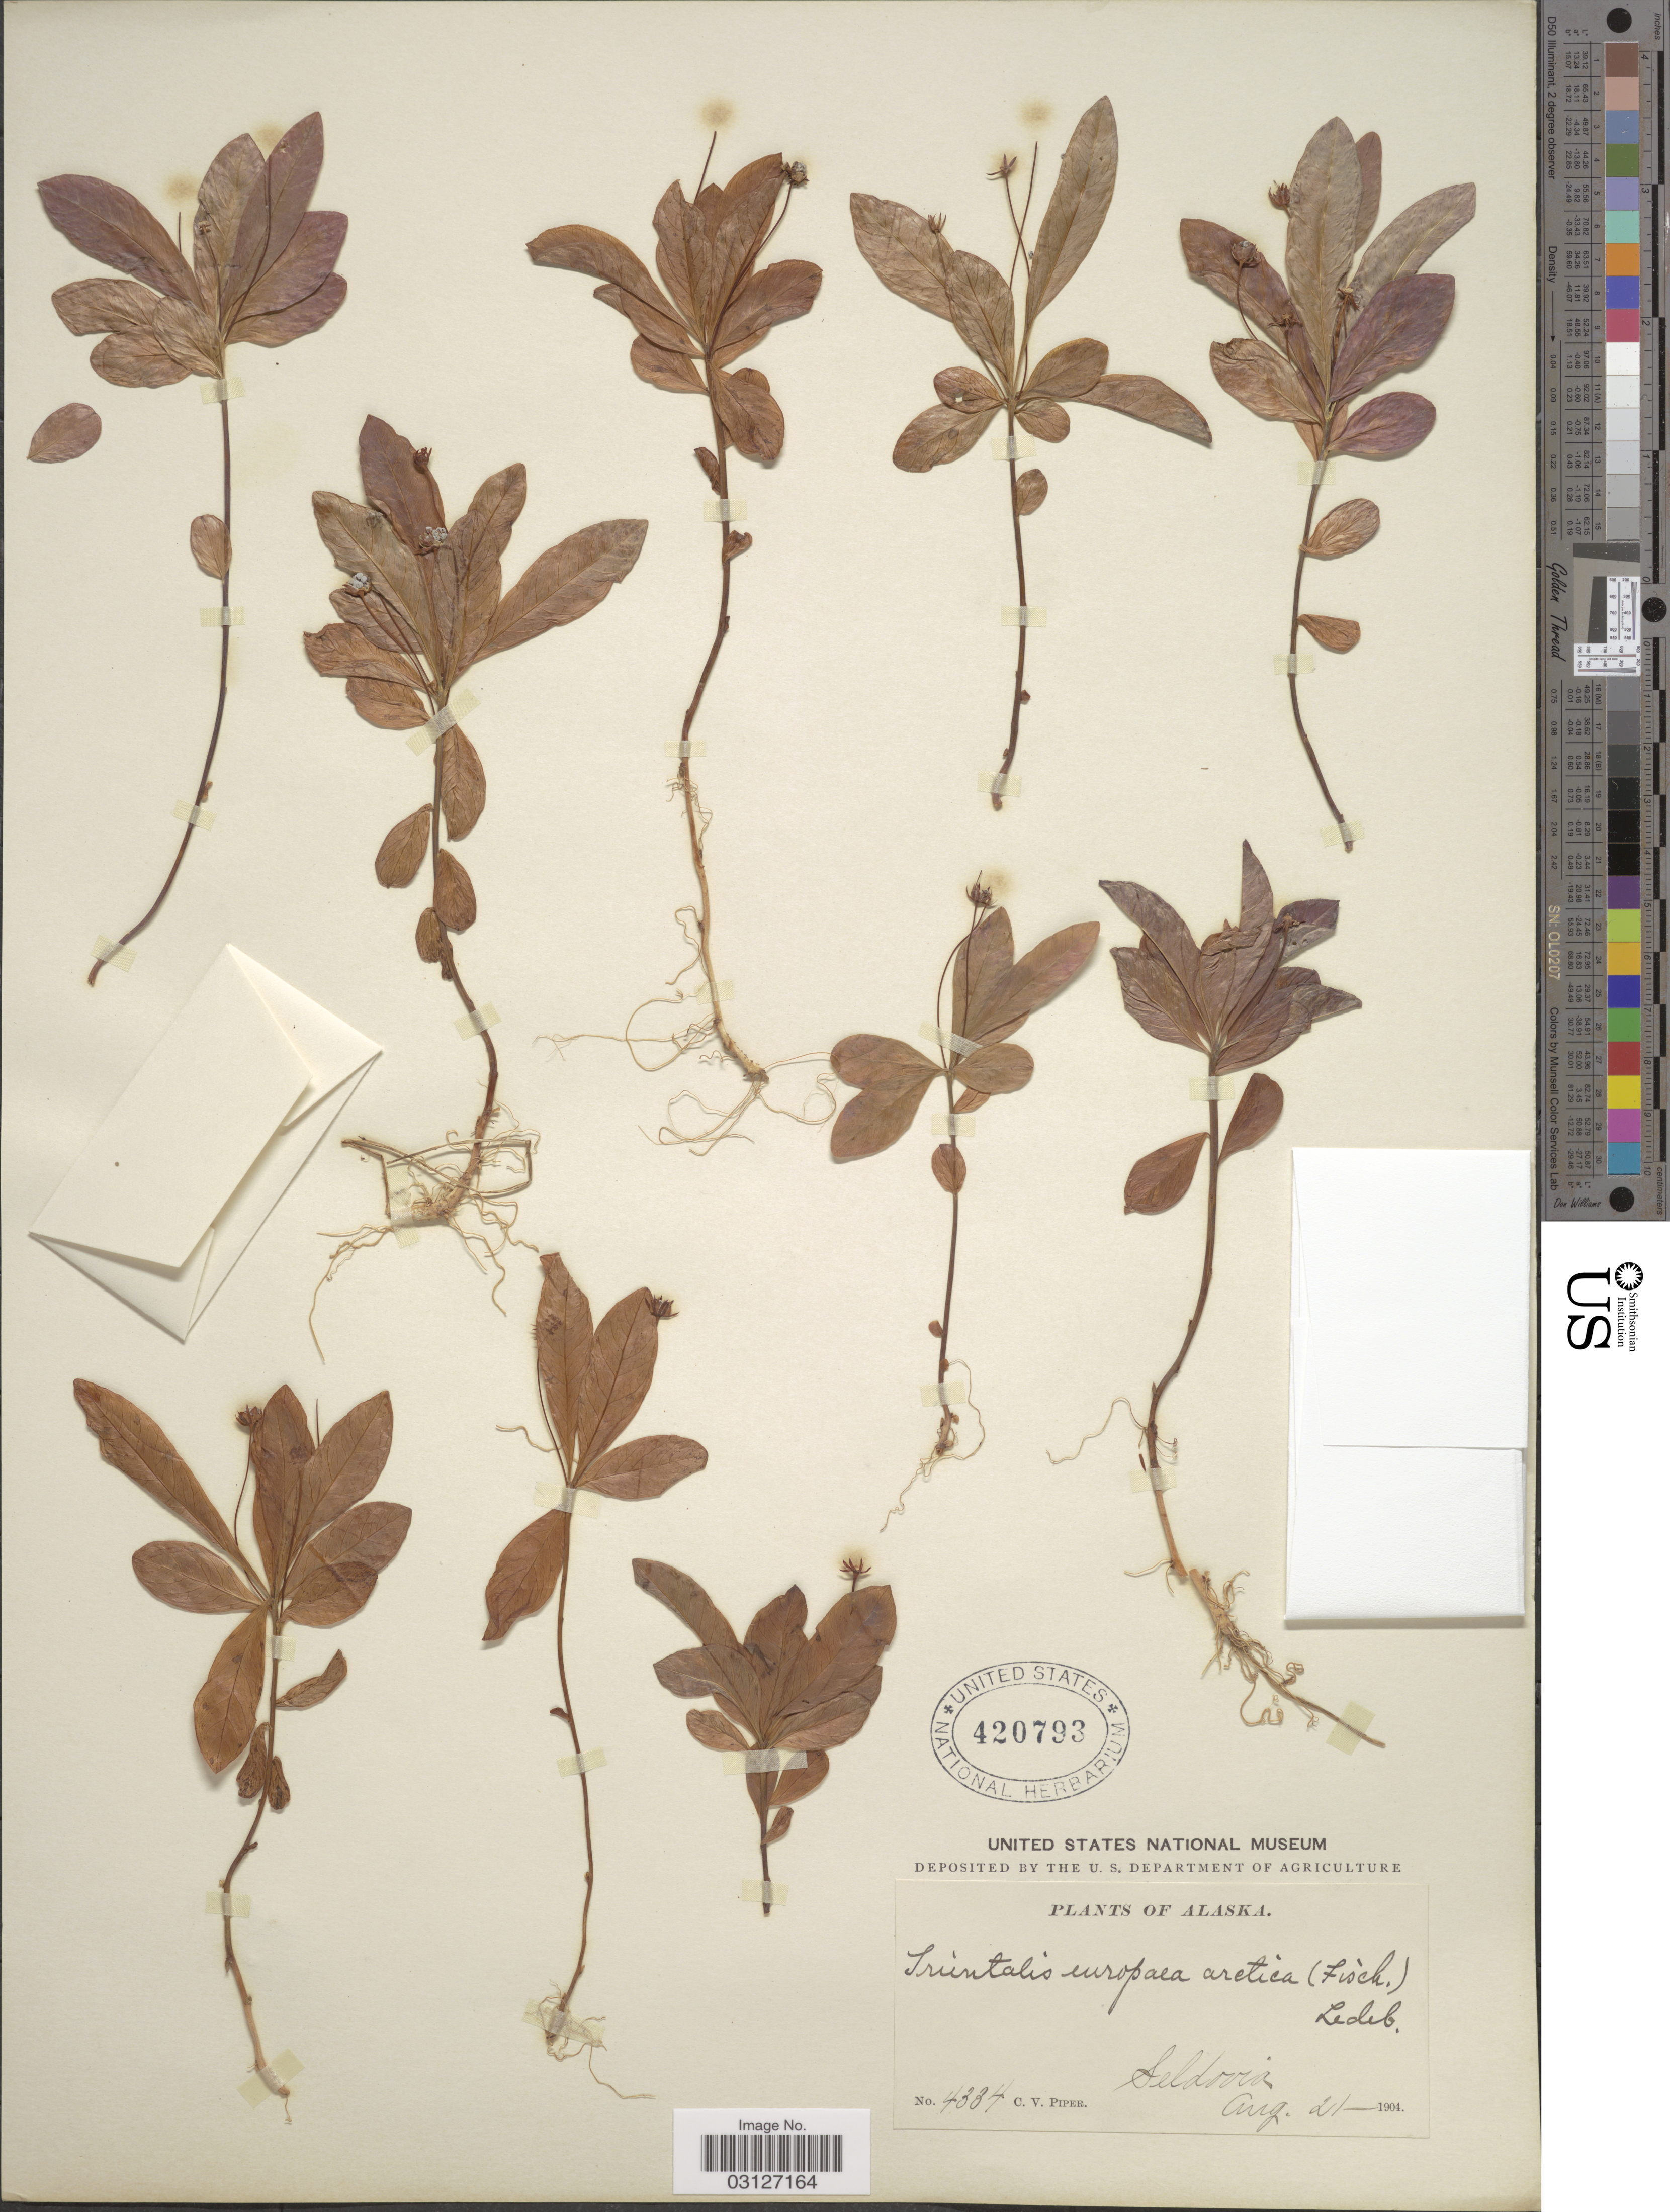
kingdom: Plantae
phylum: Tracheophyta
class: Magnoliopsida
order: Ericales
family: Primulaceae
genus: Trientalis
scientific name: Trientalis europaea subsp. arctica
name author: (Fisch. ex Hook.) Hultén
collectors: C. V. Piper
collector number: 4334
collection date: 1904-08-21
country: United States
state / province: Alaska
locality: Seldovia.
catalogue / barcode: US 420793